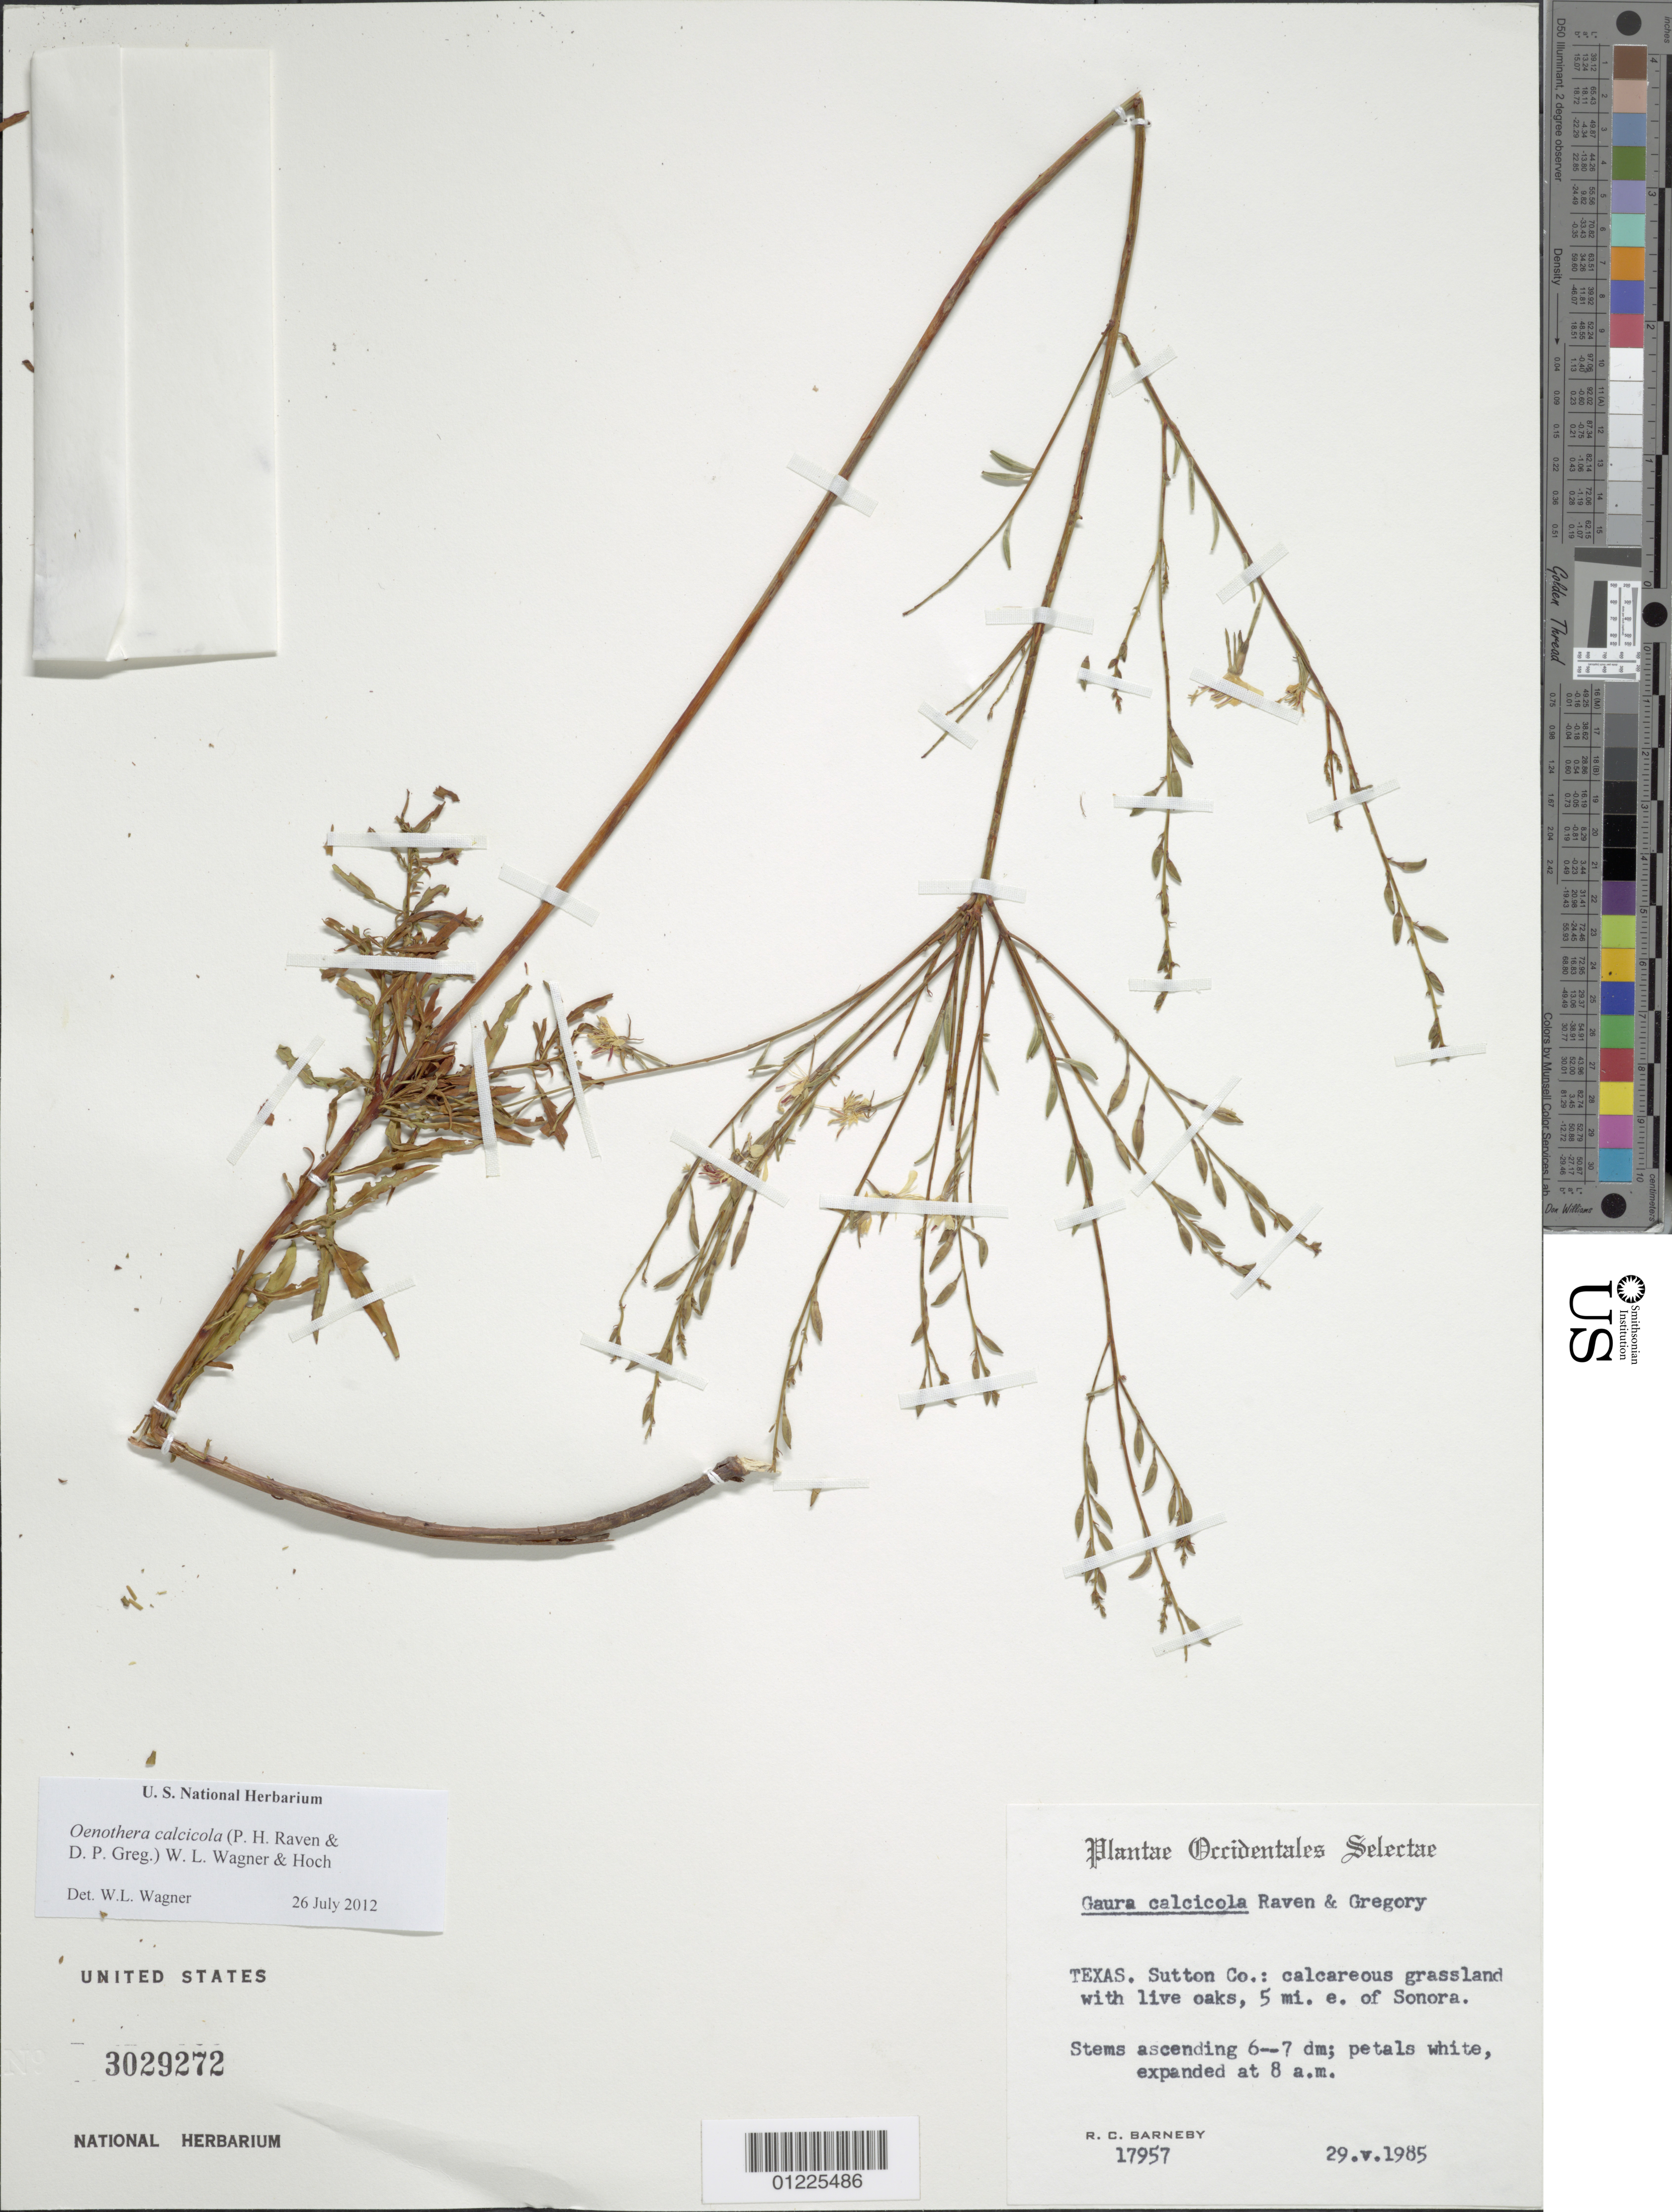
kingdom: Plantae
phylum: Tracheophyta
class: Magnoliopsida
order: Myrtales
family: Onagraceae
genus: Oenothera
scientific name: Oenothera calcicola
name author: (P.H. Raven & D.P. Greg.) W.L. Wagner & Hoch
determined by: Wagner, W. L., (BOT), Smithsonian Institution - National Museum of Natural History (UNITED STATES)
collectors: R. C. Barneby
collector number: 17957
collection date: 1895-05-29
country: United States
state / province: Texas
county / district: Sutton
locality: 5 mi. E of Sonora.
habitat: calcareous grassland.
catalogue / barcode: US 3029272